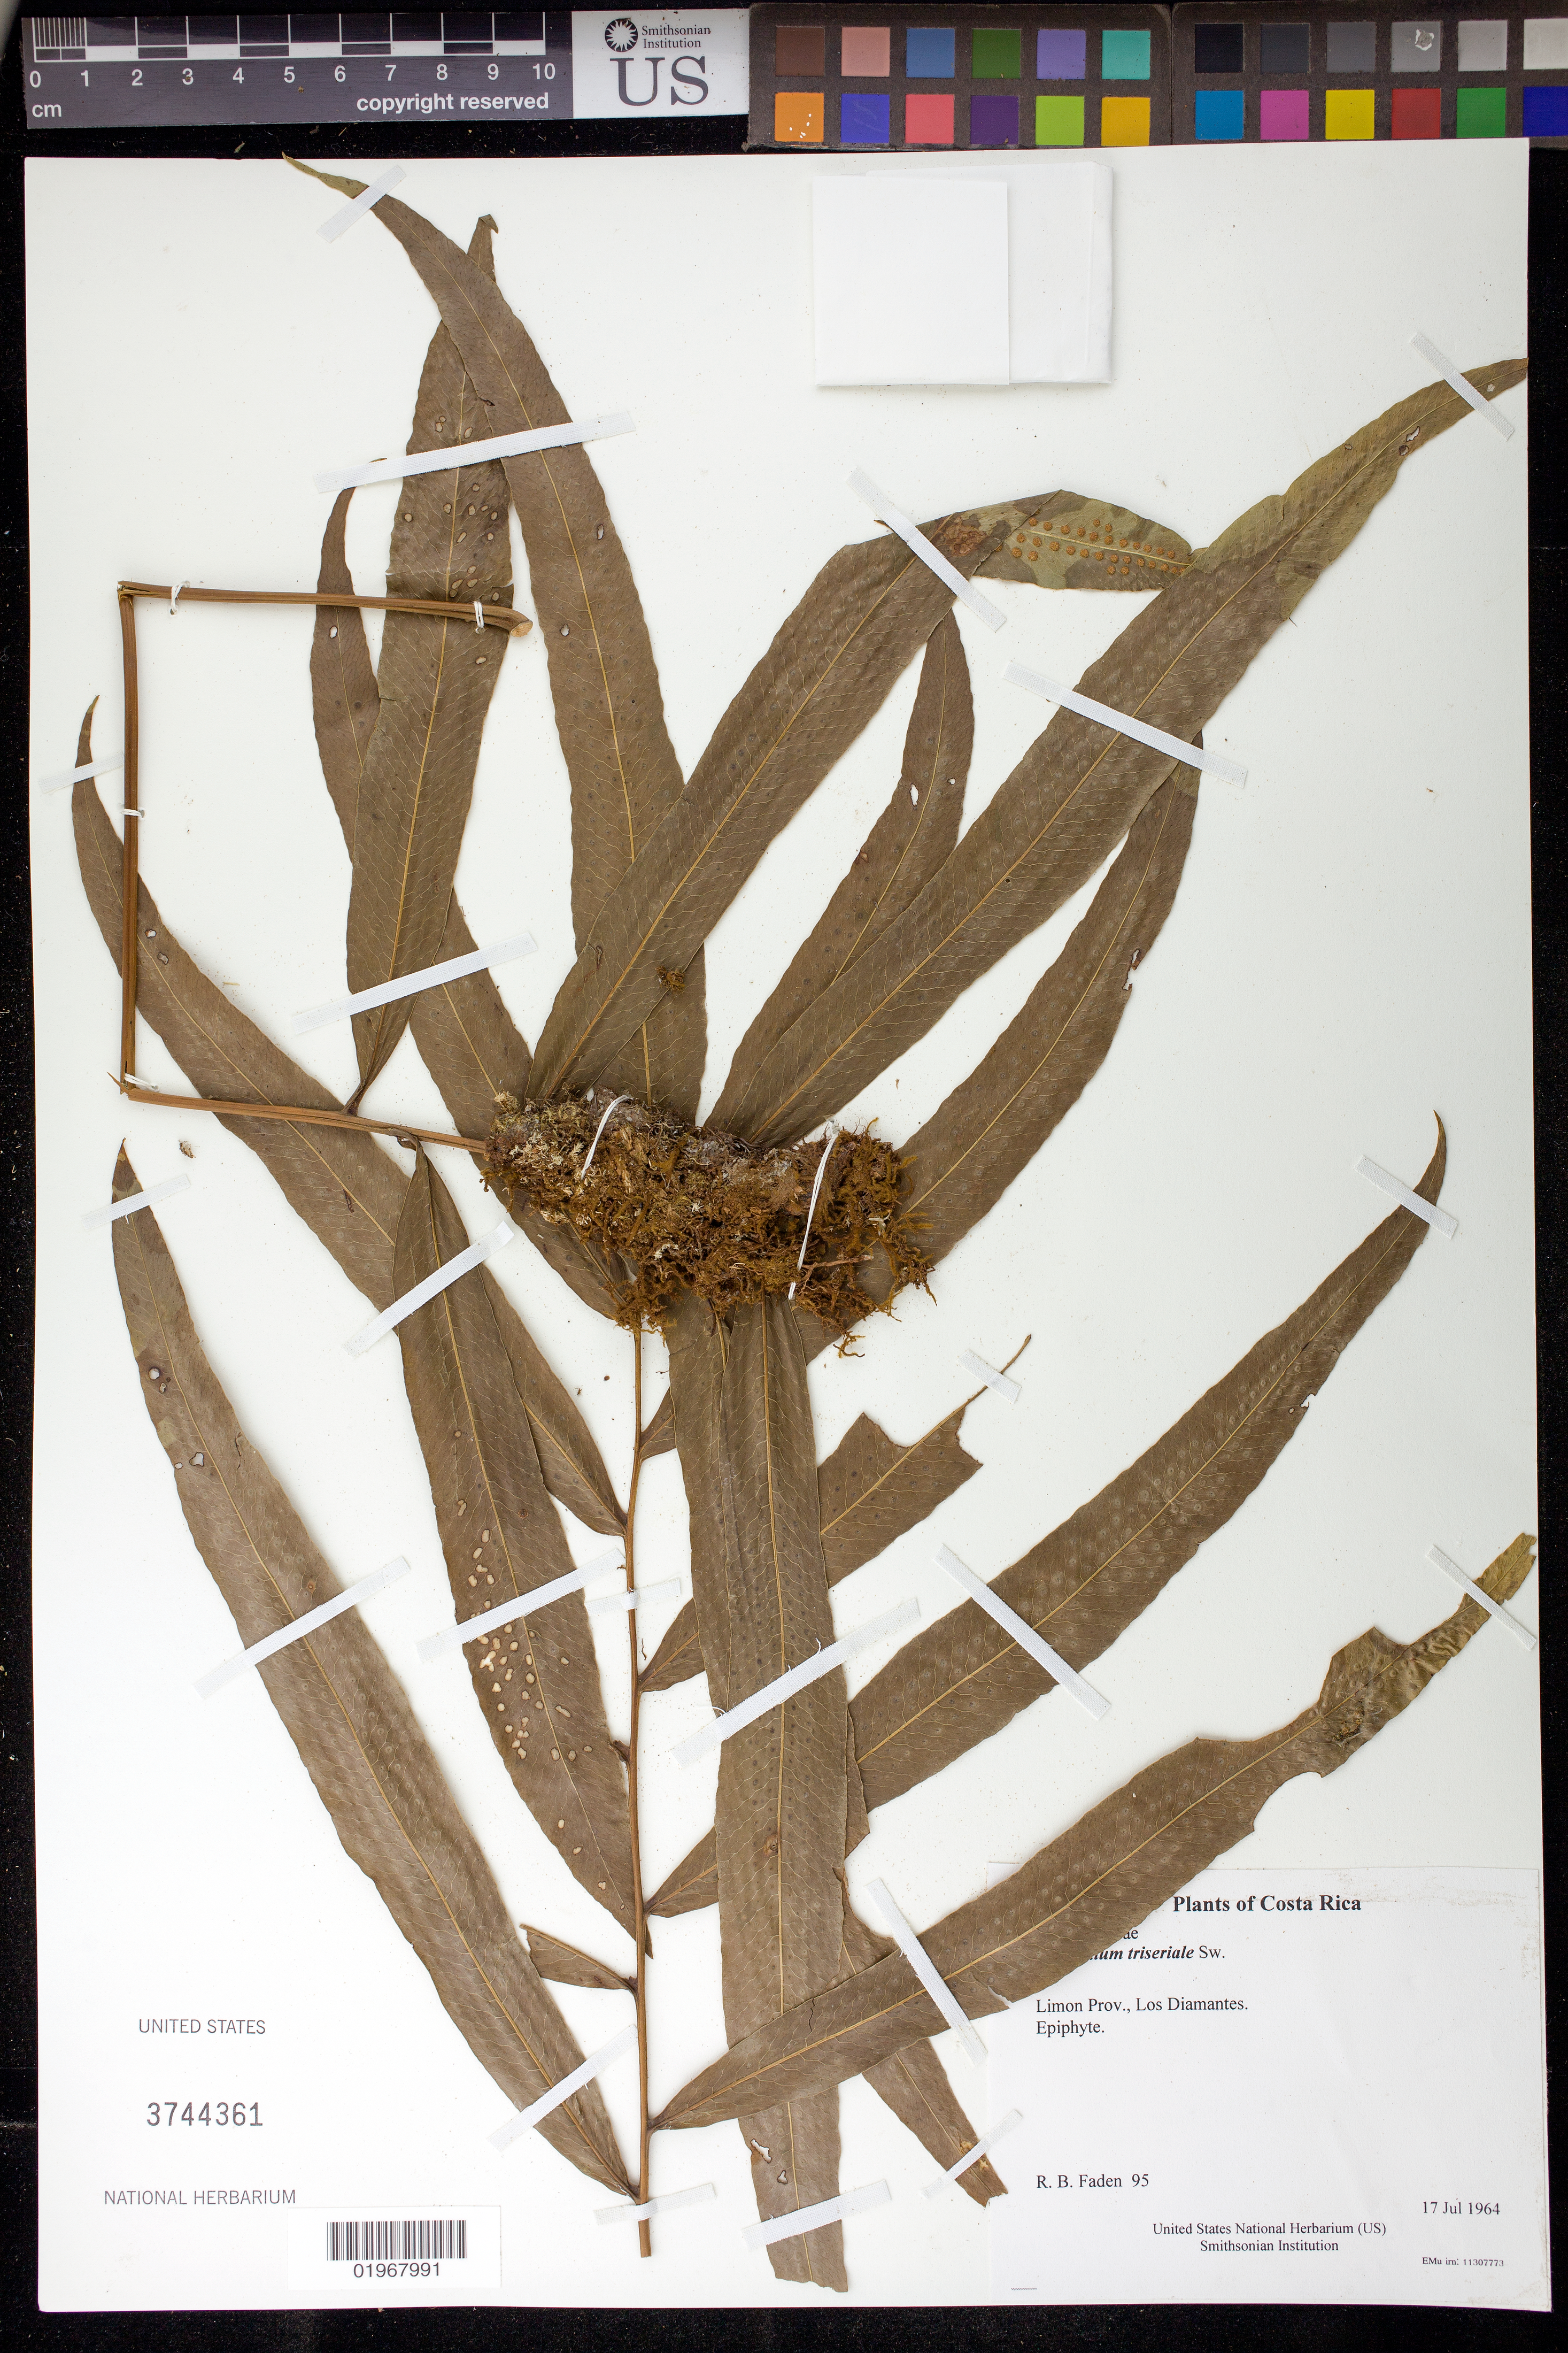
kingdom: Plantae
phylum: Tracheophyta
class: Polypodiopsida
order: Polypodiales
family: Polypodiaceae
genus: Polypodium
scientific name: Polypodium triseriale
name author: Sw.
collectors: R. B. Faden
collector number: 95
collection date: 1964-07-17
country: Costa Rica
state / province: Limon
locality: Los Diamantes.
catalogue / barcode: US 3744361